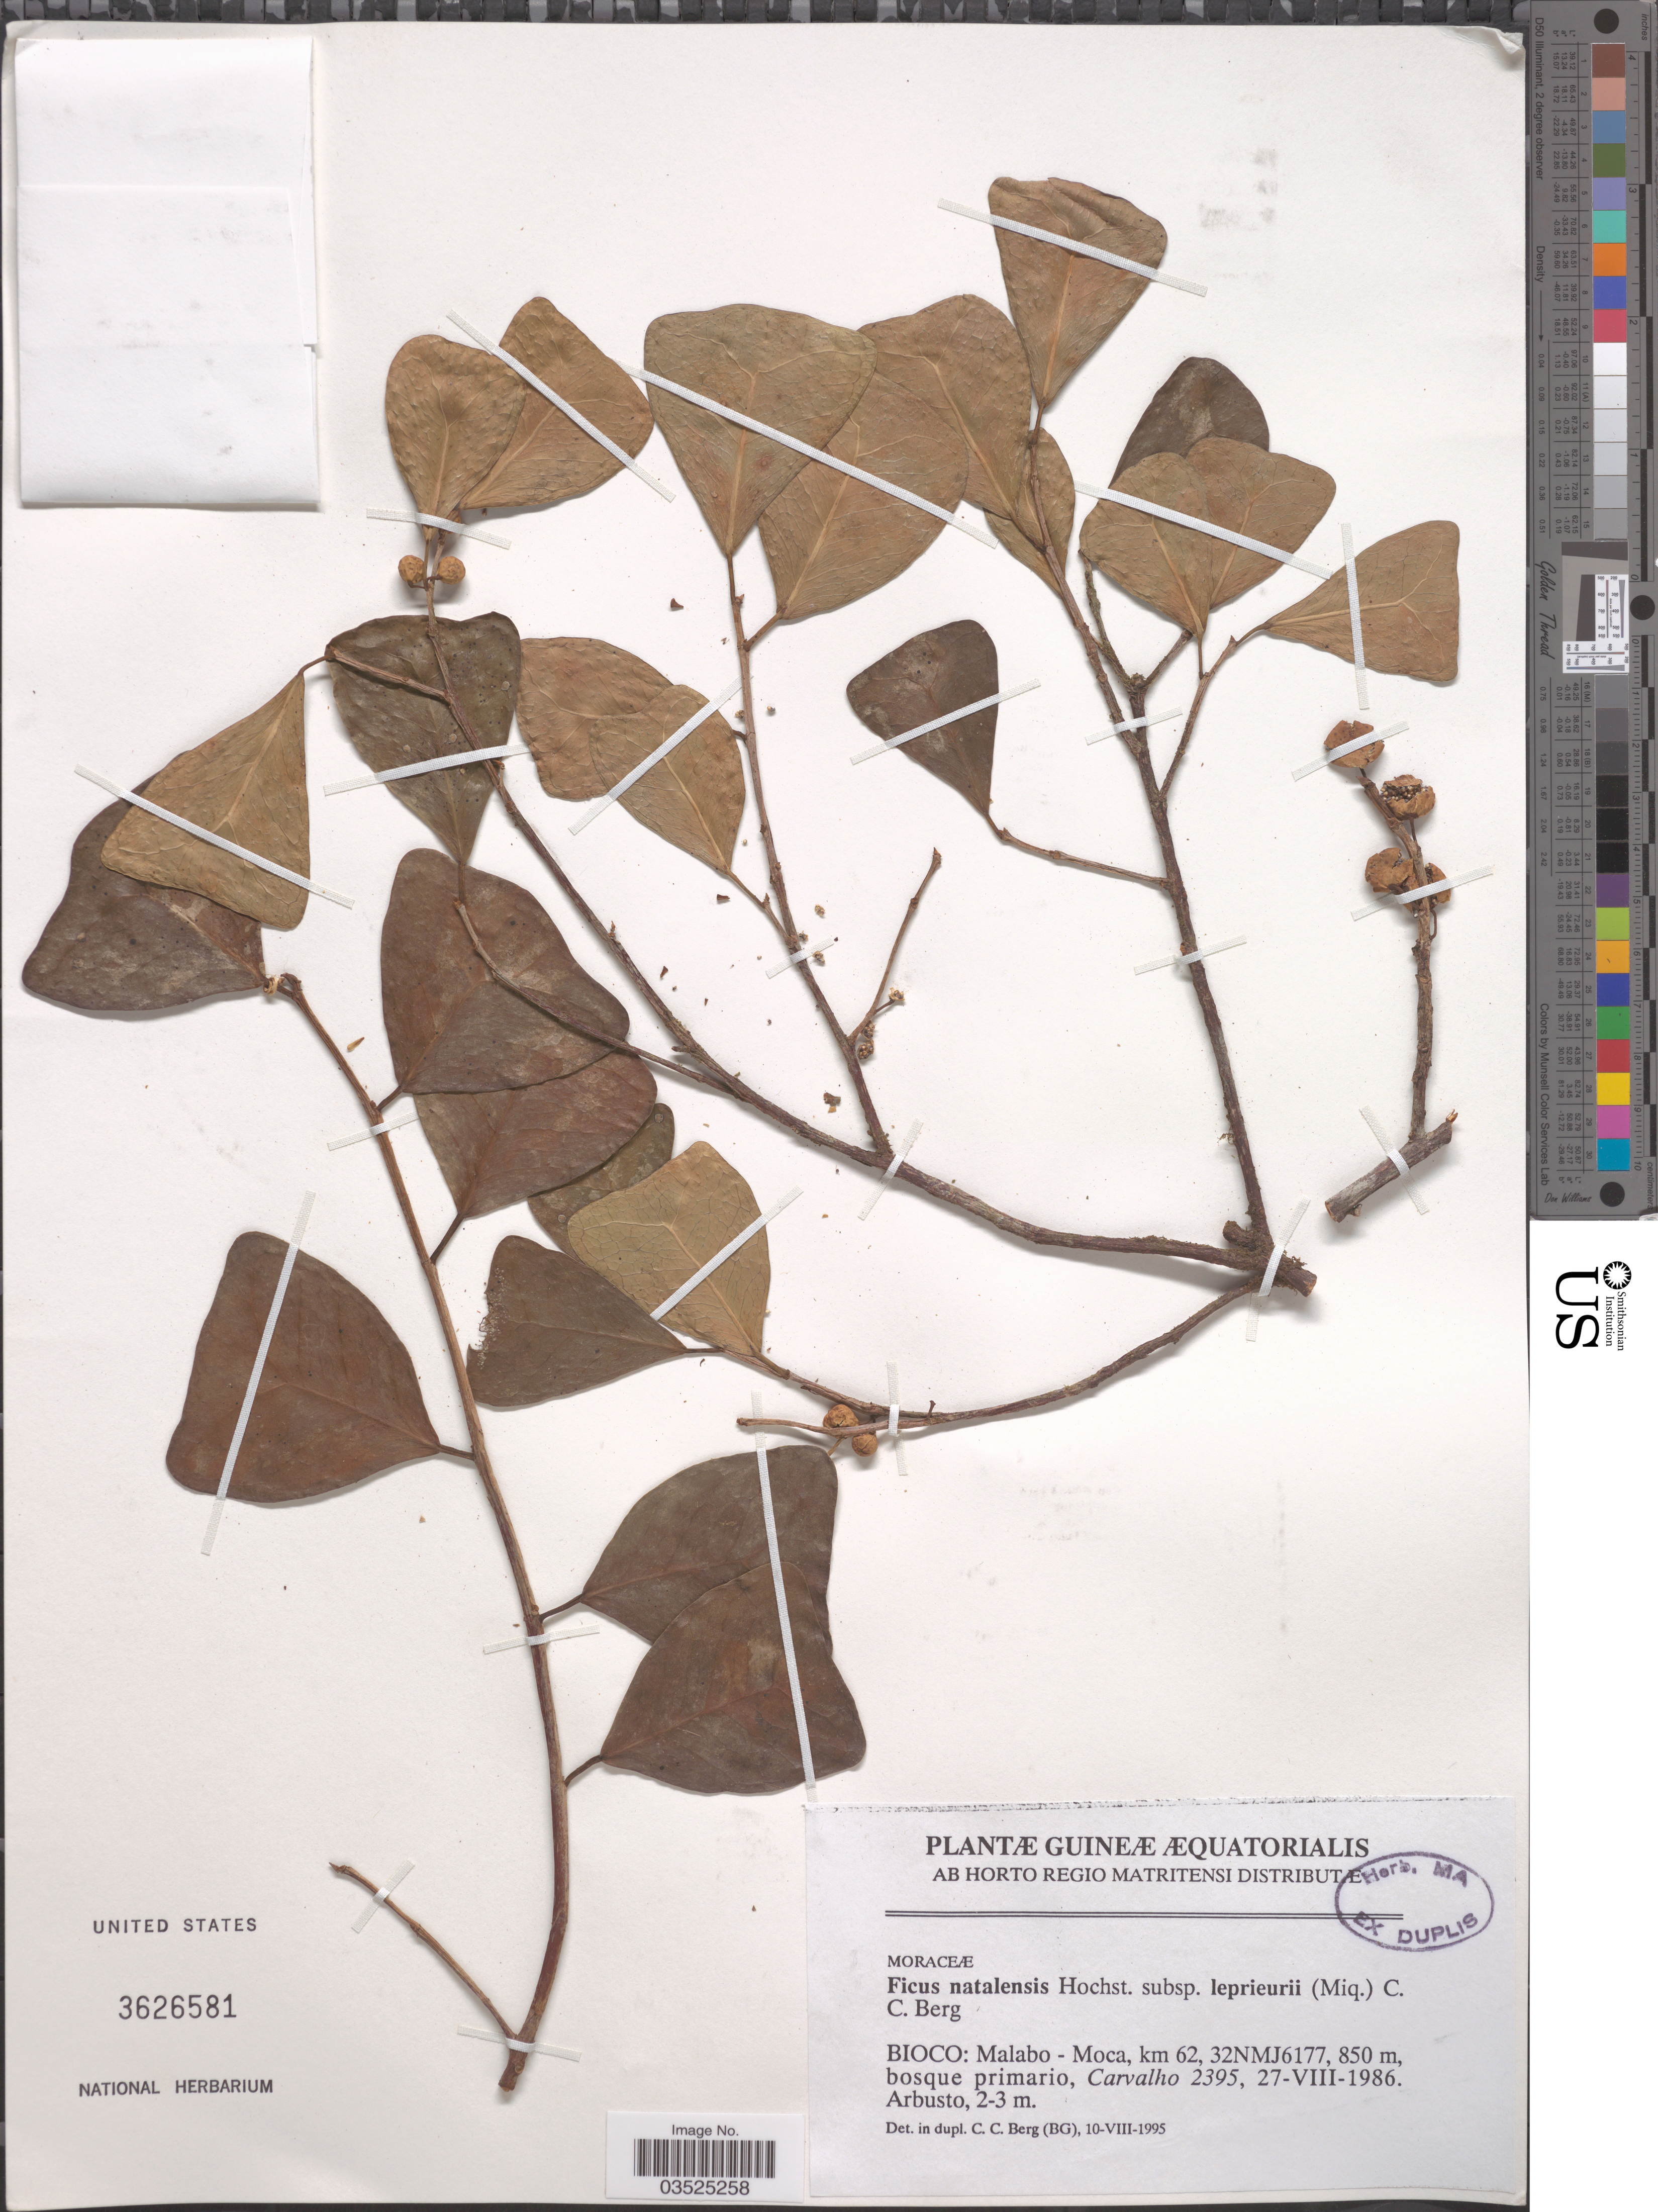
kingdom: Plantae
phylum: Tracheophyta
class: Magnoliopsida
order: Rosales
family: Moraceae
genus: Ficus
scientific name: Ficus natalensis subsp. leprieurii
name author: (Miq.) C.C. Berg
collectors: Carvalho, --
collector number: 2395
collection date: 1986-08-27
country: Equatorial Guinea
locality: Bioco: Malabo - Moca, km 62, 32NMJ6177.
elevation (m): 850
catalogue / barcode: US 3626581